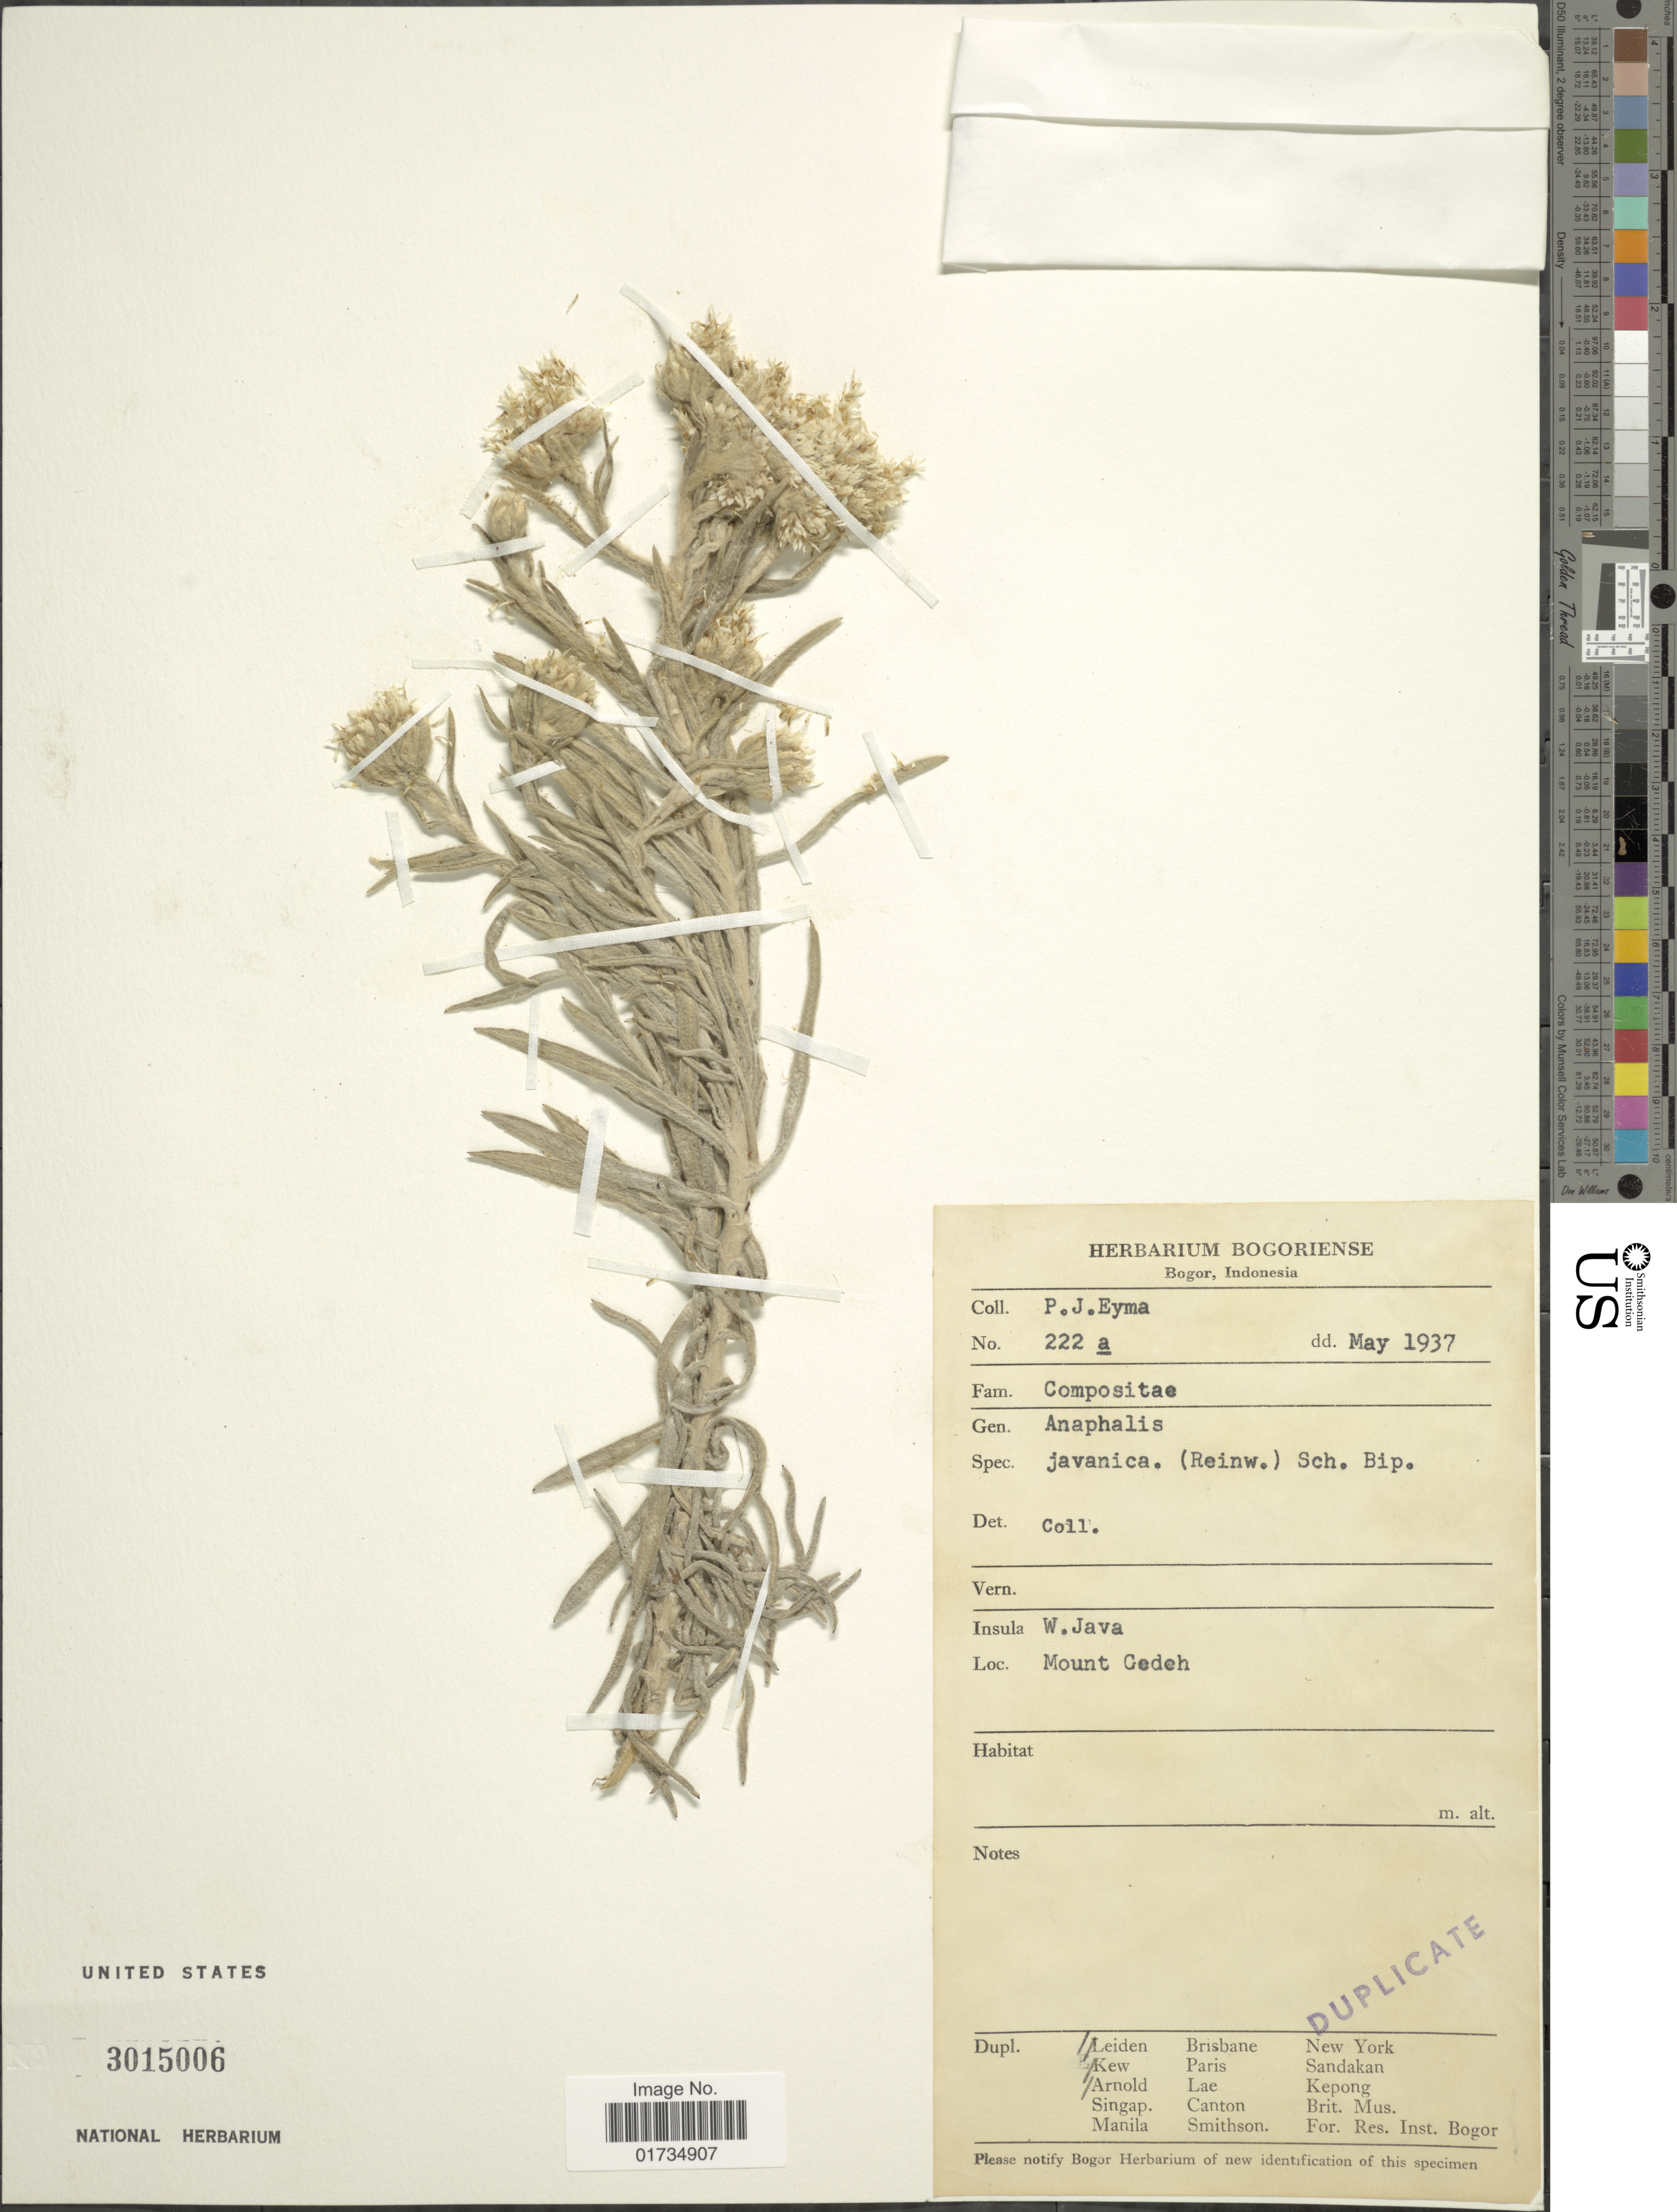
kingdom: Plantae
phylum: Tracheophyta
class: Magnoliopsida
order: Asterales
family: Asteraceae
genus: Anaphalis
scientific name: Anaphalis javanica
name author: (Reinw. ex Blume) Sch. Bip.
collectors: P. J. Eyma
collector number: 222a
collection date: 1937-05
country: Indonesia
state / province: Java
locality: W. Java. Mount Gedeh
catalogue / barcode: US 3015006